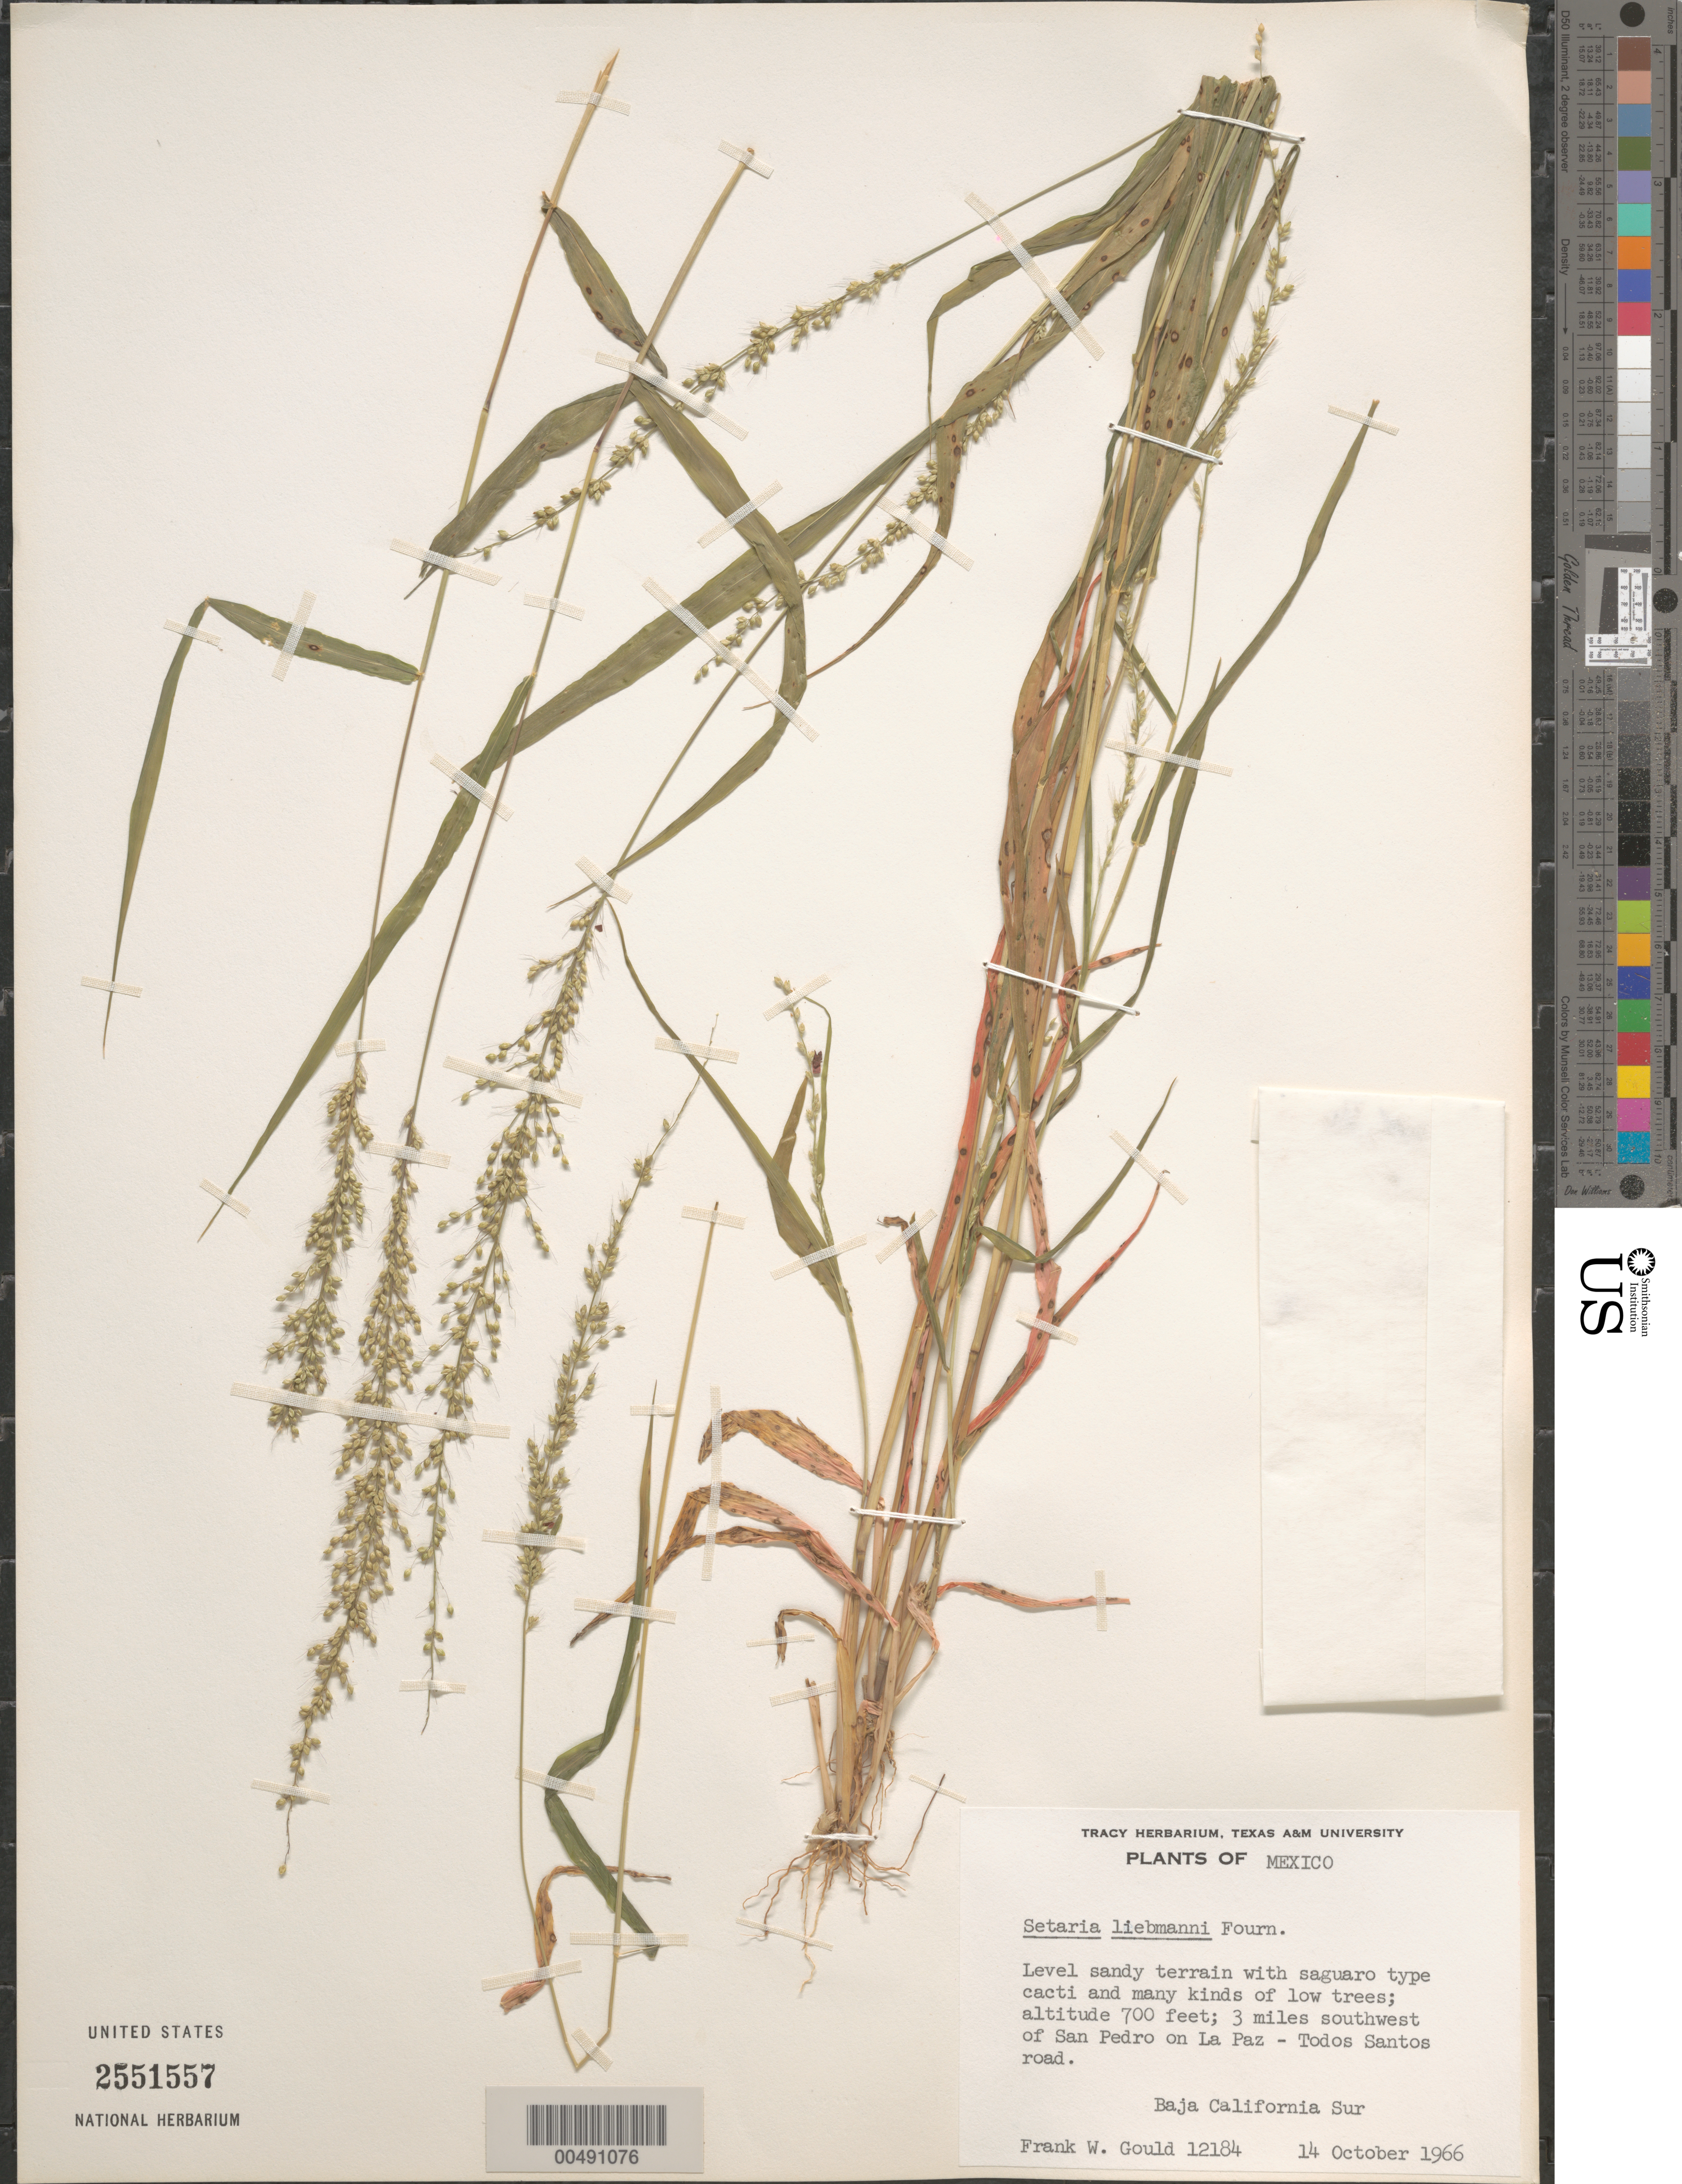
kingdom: Plantae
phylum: Tracheophyta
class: Liliopsida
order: Poales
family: Poaceae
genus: Setaria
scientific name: Setaria liebmannii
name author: E. Fourn.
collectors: F. W. Gould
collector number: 12184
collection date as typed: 14 Oct 1966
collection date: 1966-10-14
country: Mexico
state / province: Baja California Sur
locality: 3 mi SW of San Pedro on La Paz - Todos Santos Rd.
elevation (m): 213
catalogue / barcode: US 2551557